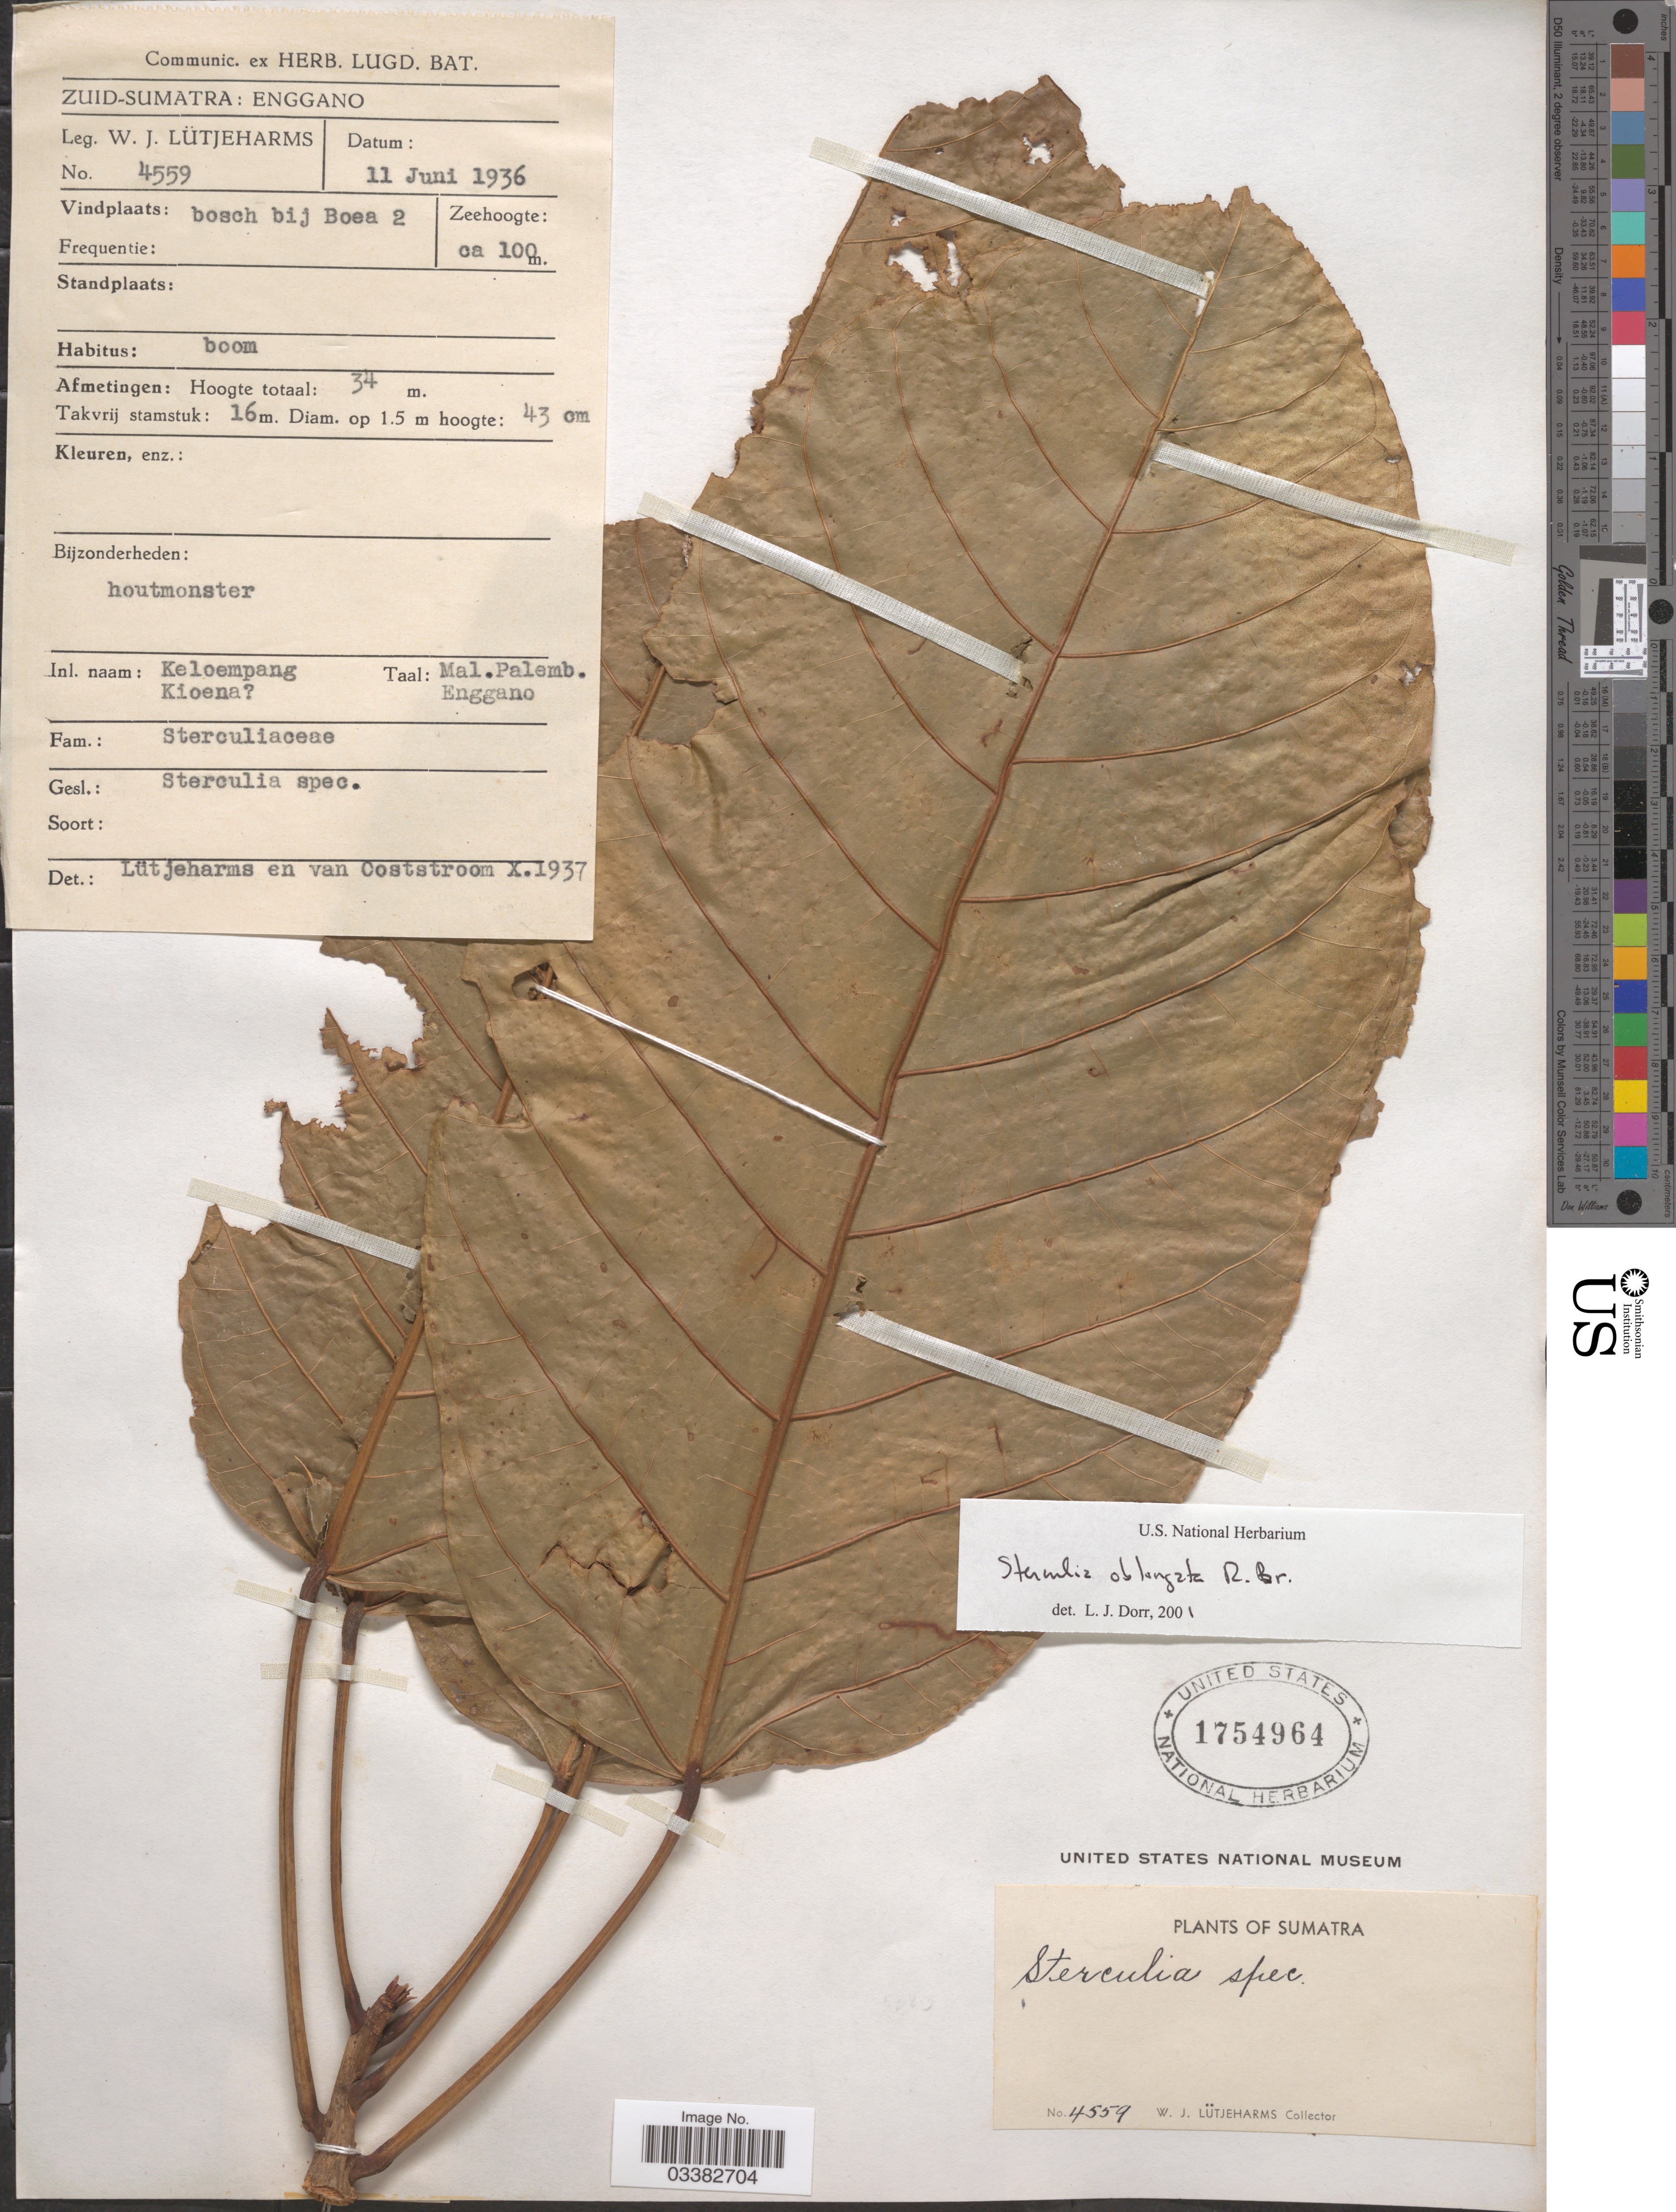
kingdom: Plantae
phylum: Tracheophyta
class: Magnoliopsida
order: Malvales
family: Malvaceae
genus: Sterculia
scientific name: Sterculia oblongata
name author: R. Br.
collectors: W. Lütjeharms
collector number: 4559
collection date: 1936-06-11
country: Indonesia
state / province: Sumatra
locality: Zuid-Sumatra: Enggano. Bosch bij Boea 2.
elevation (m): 100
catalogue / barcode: US 1754964